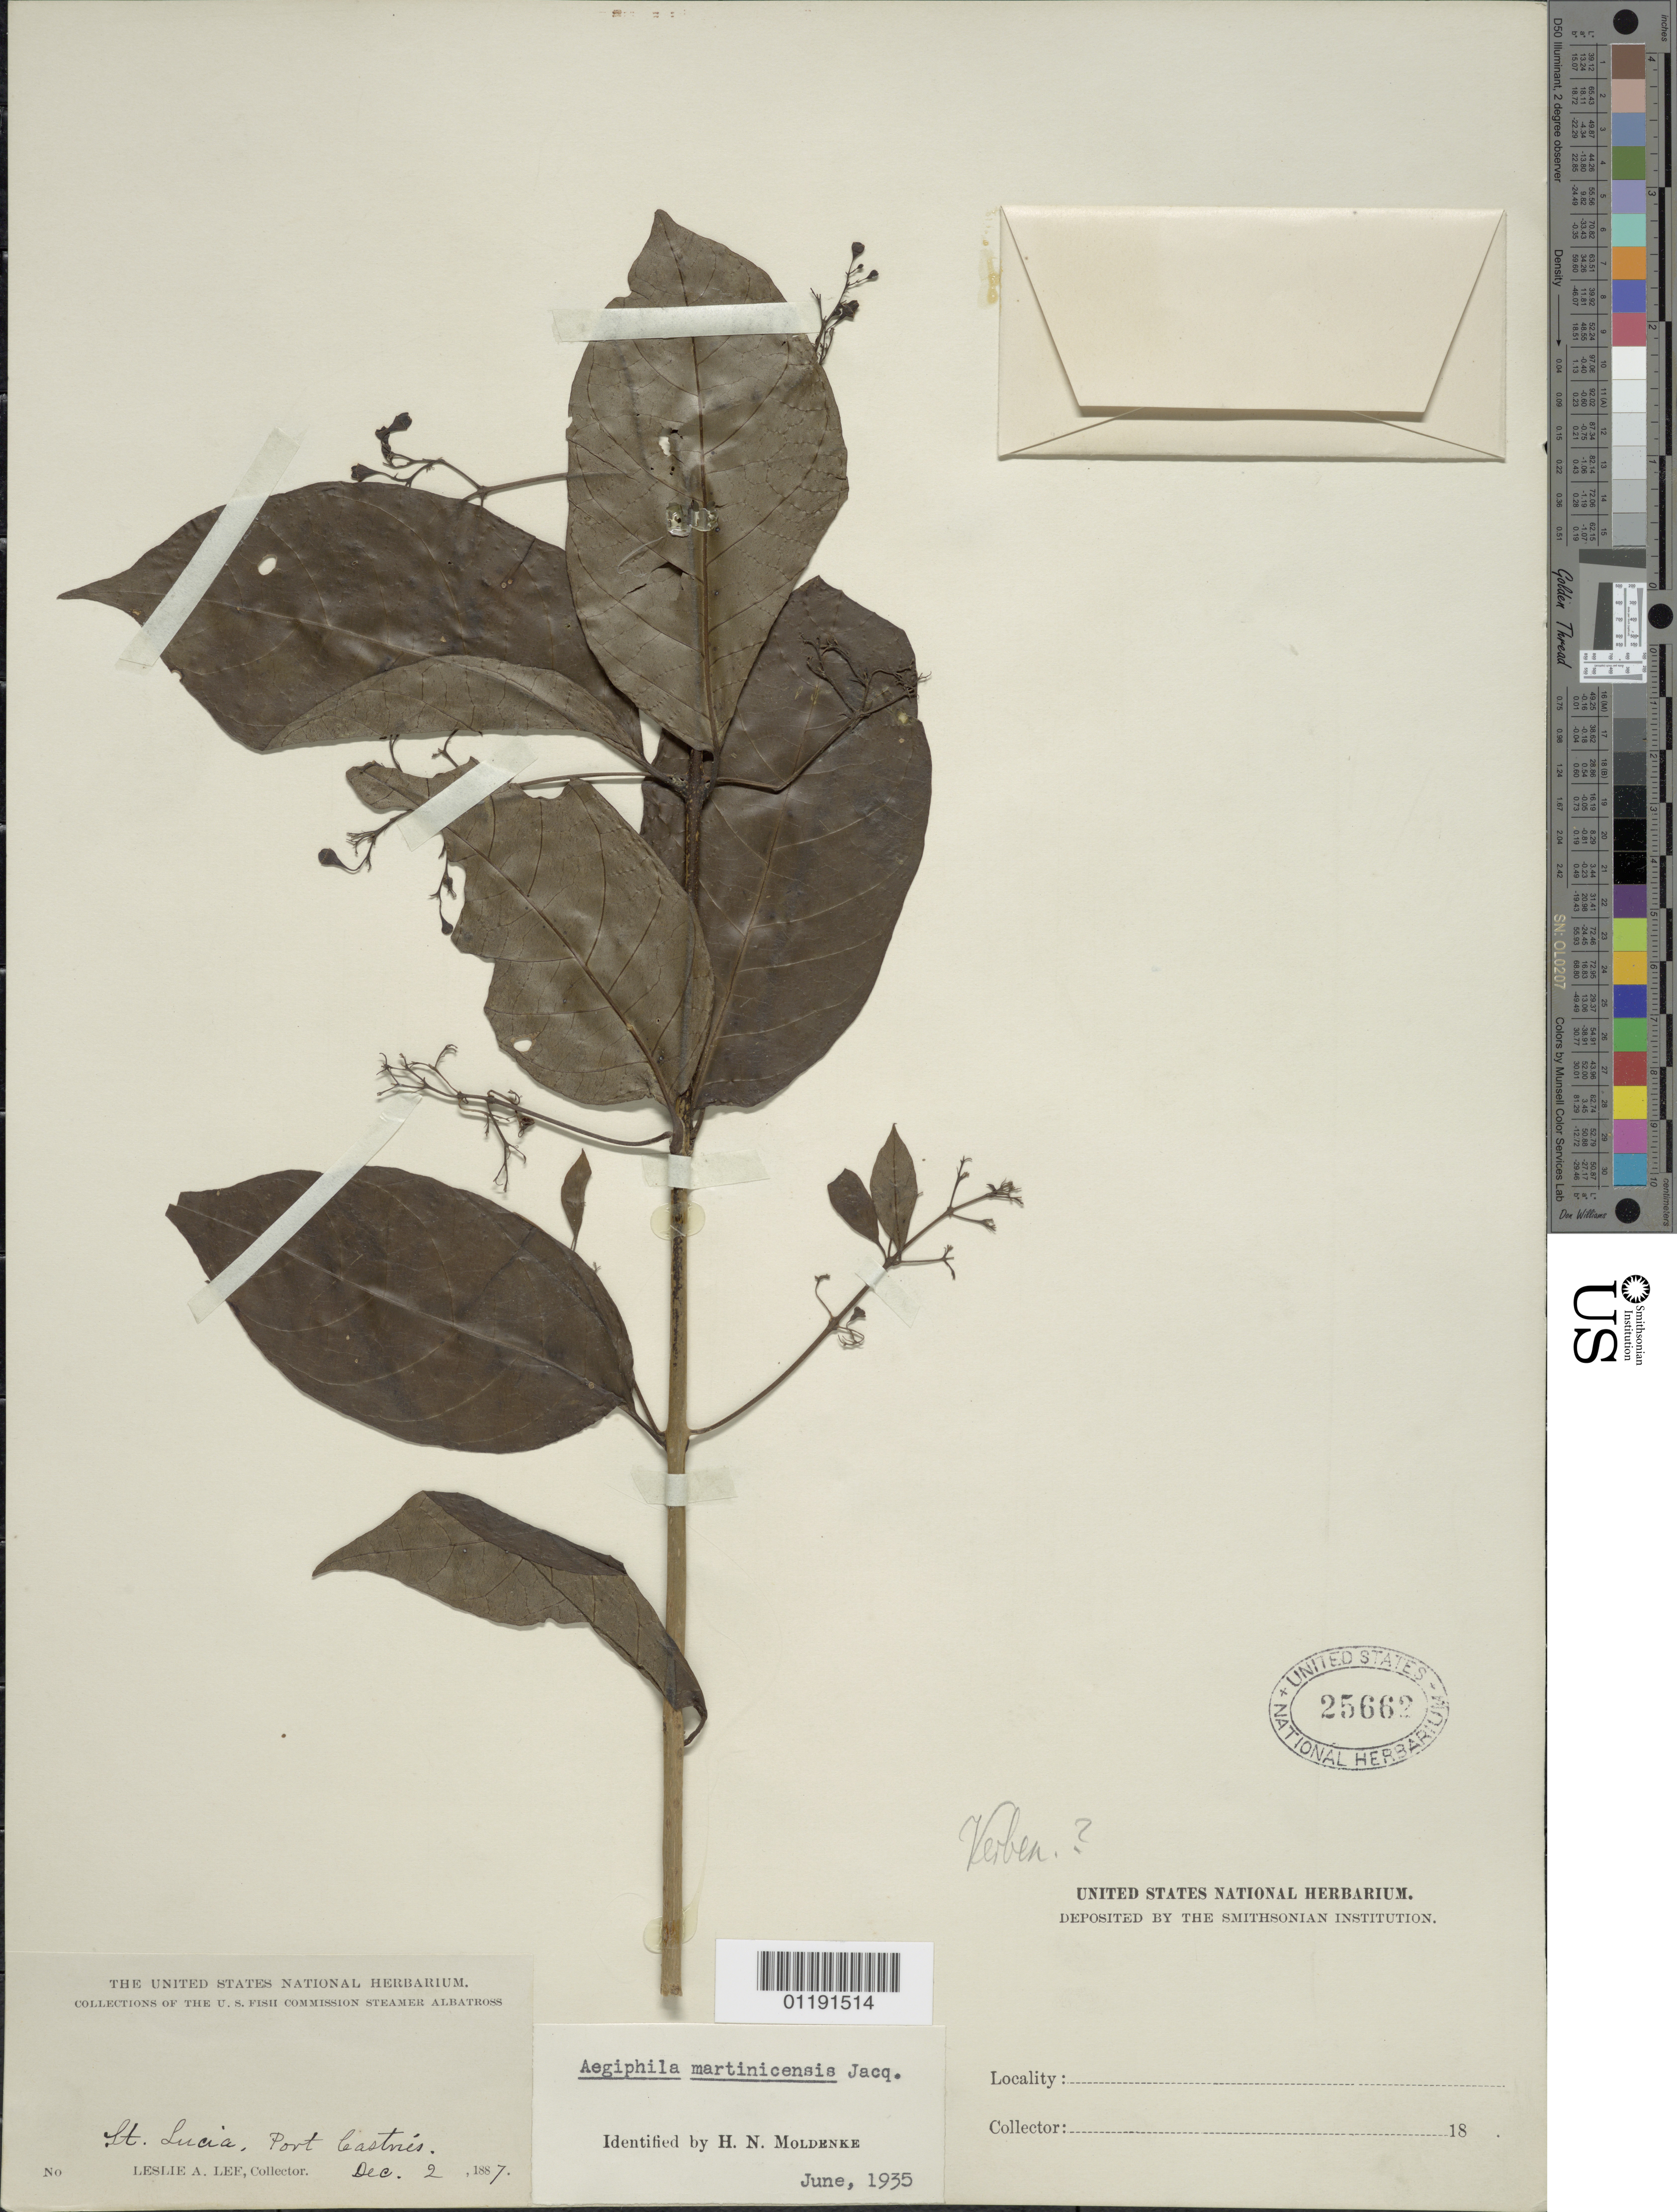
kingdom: Plantae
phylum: Tracheophyta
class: Magnoliopsida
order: Lamiales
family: Lamiaceae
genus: Aegiphila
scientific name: Aegiphila martinicensis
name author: Jacq.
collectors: L. Lee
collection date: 1887-12-02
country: St. Lucia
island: Saint Lucia Island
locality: Port Castries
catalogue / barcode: US 25662